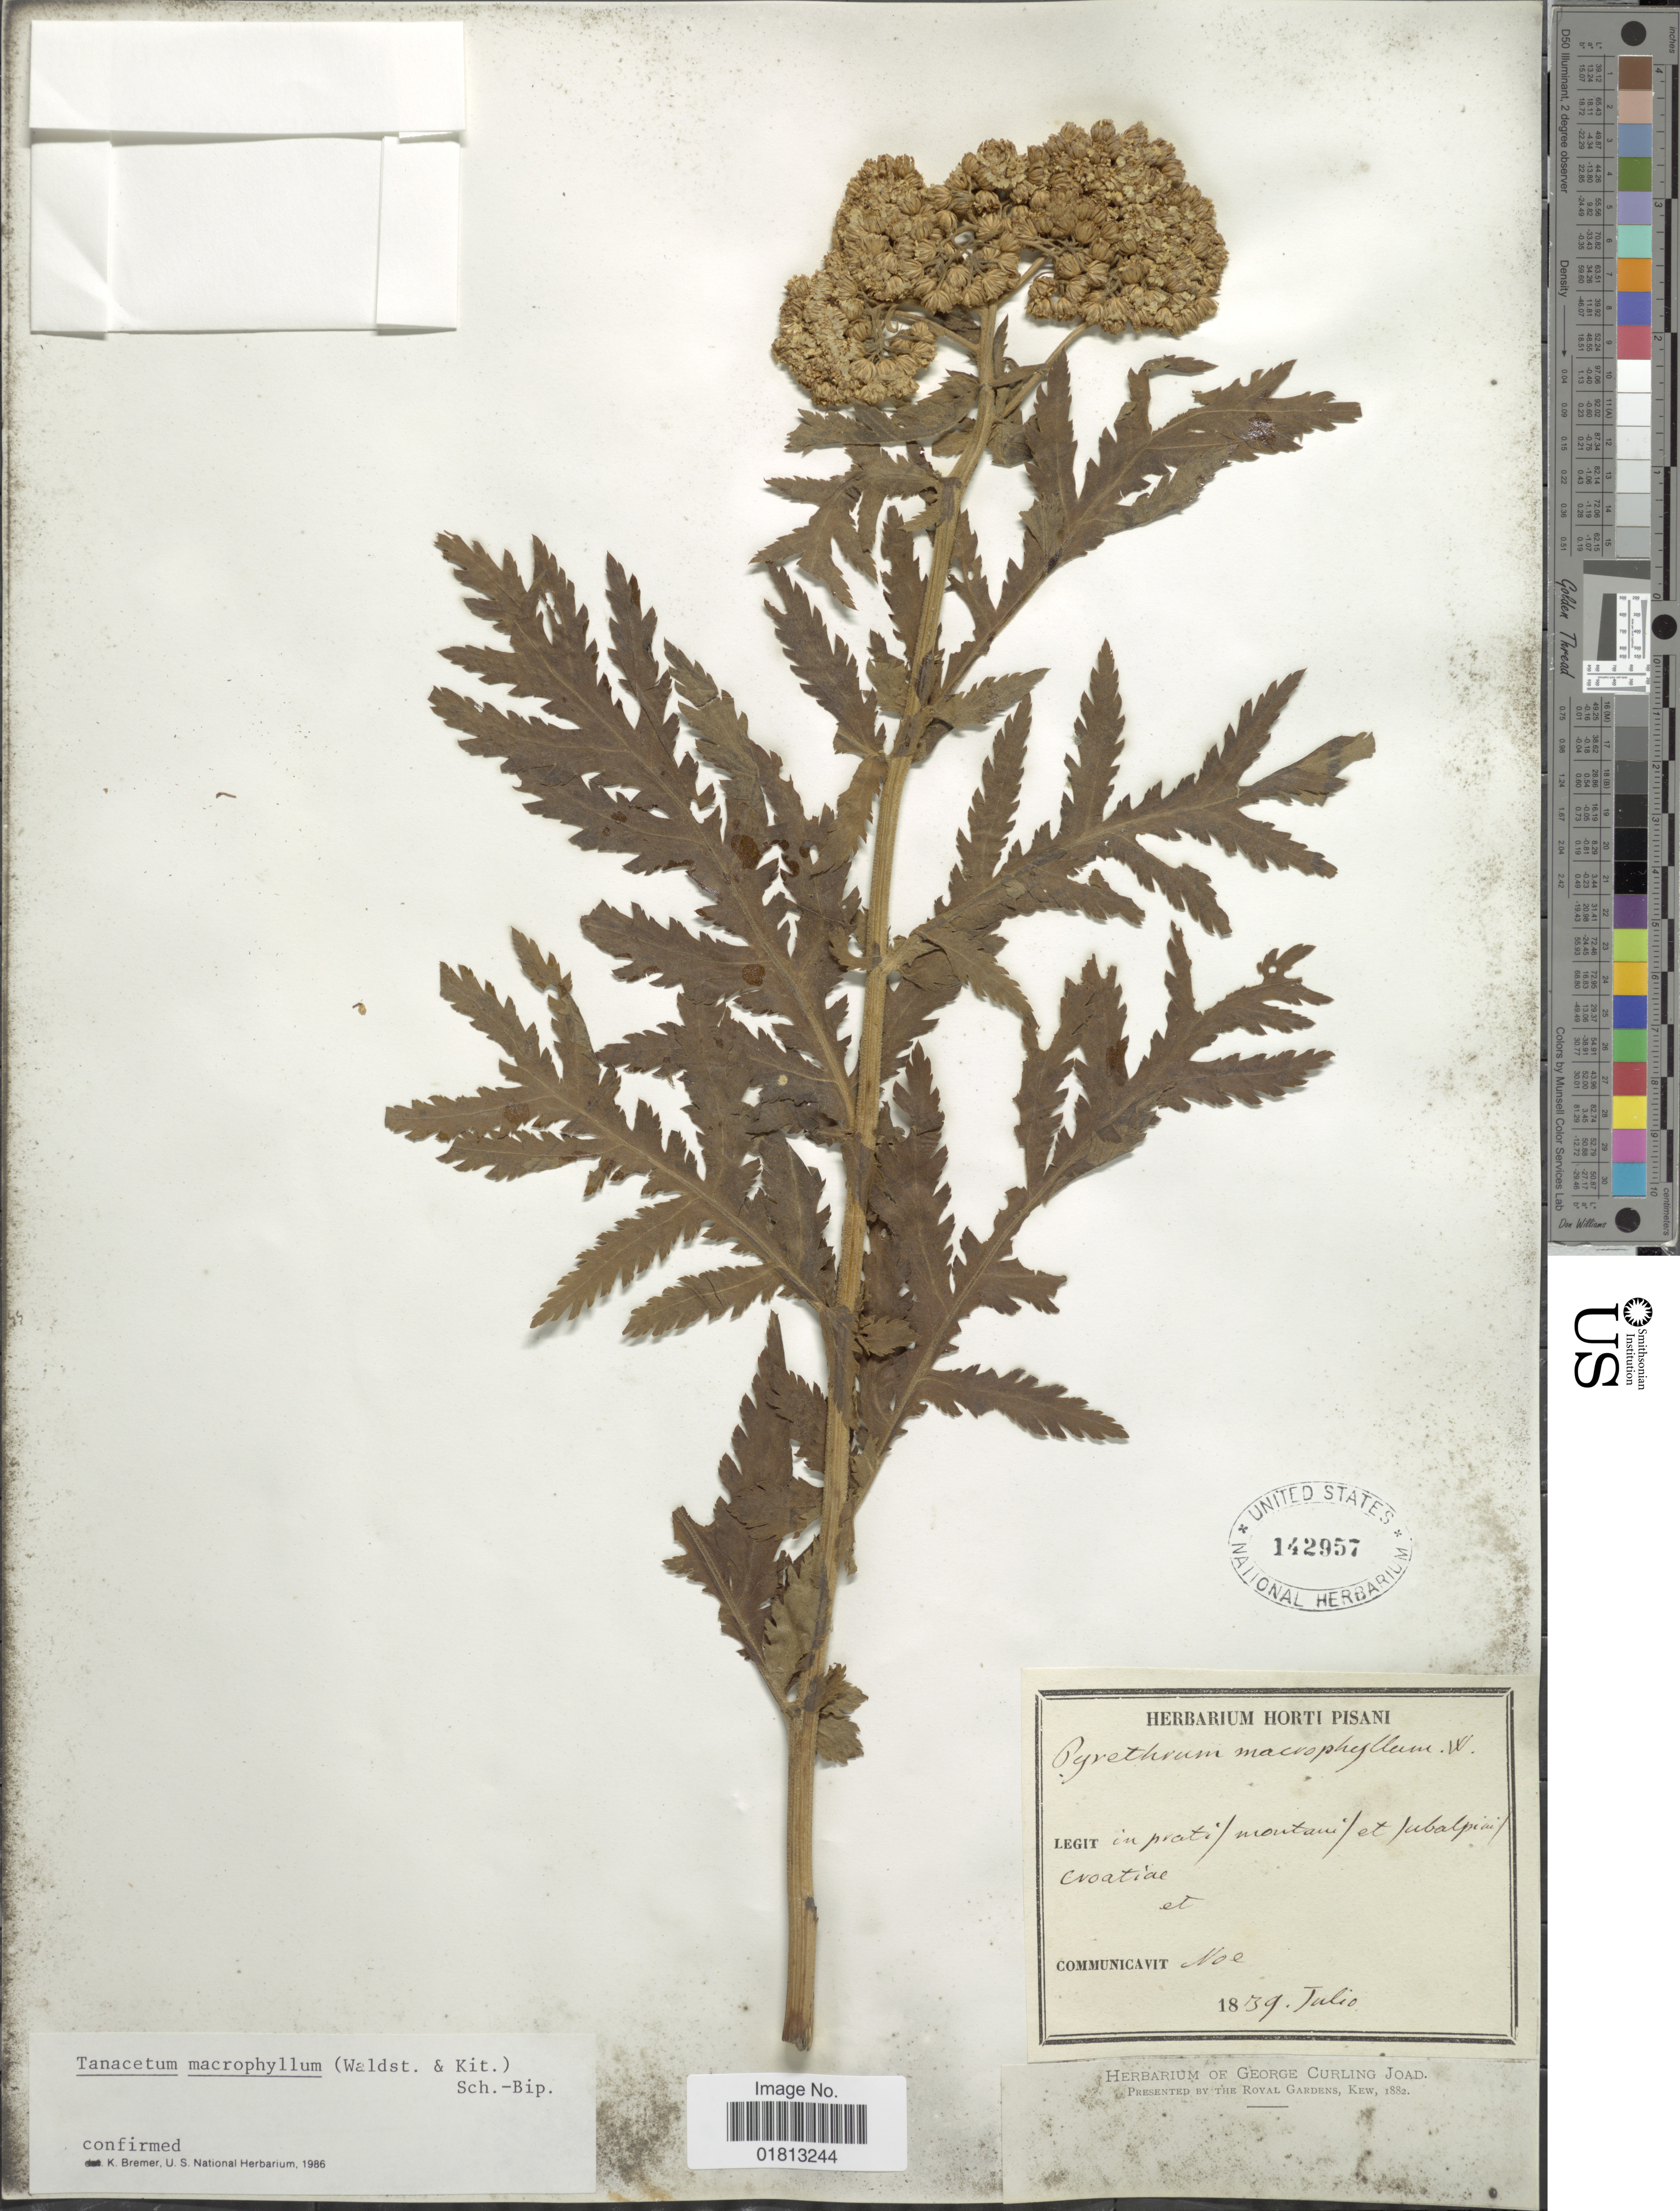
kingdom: Plantae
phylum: Tracheophyta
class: Magnoliopsida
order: Asterales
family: Asteraceae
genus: Tanacetum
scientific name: Tanacetum macrophyllum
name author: (Waldst. & Kit.) Sch. Bip.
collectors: ex herb. Hort. Bot. Pisani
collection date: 1939-07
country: Croatia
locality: In prati mountain, et jubalpain, croatiae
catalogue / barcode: US 142957